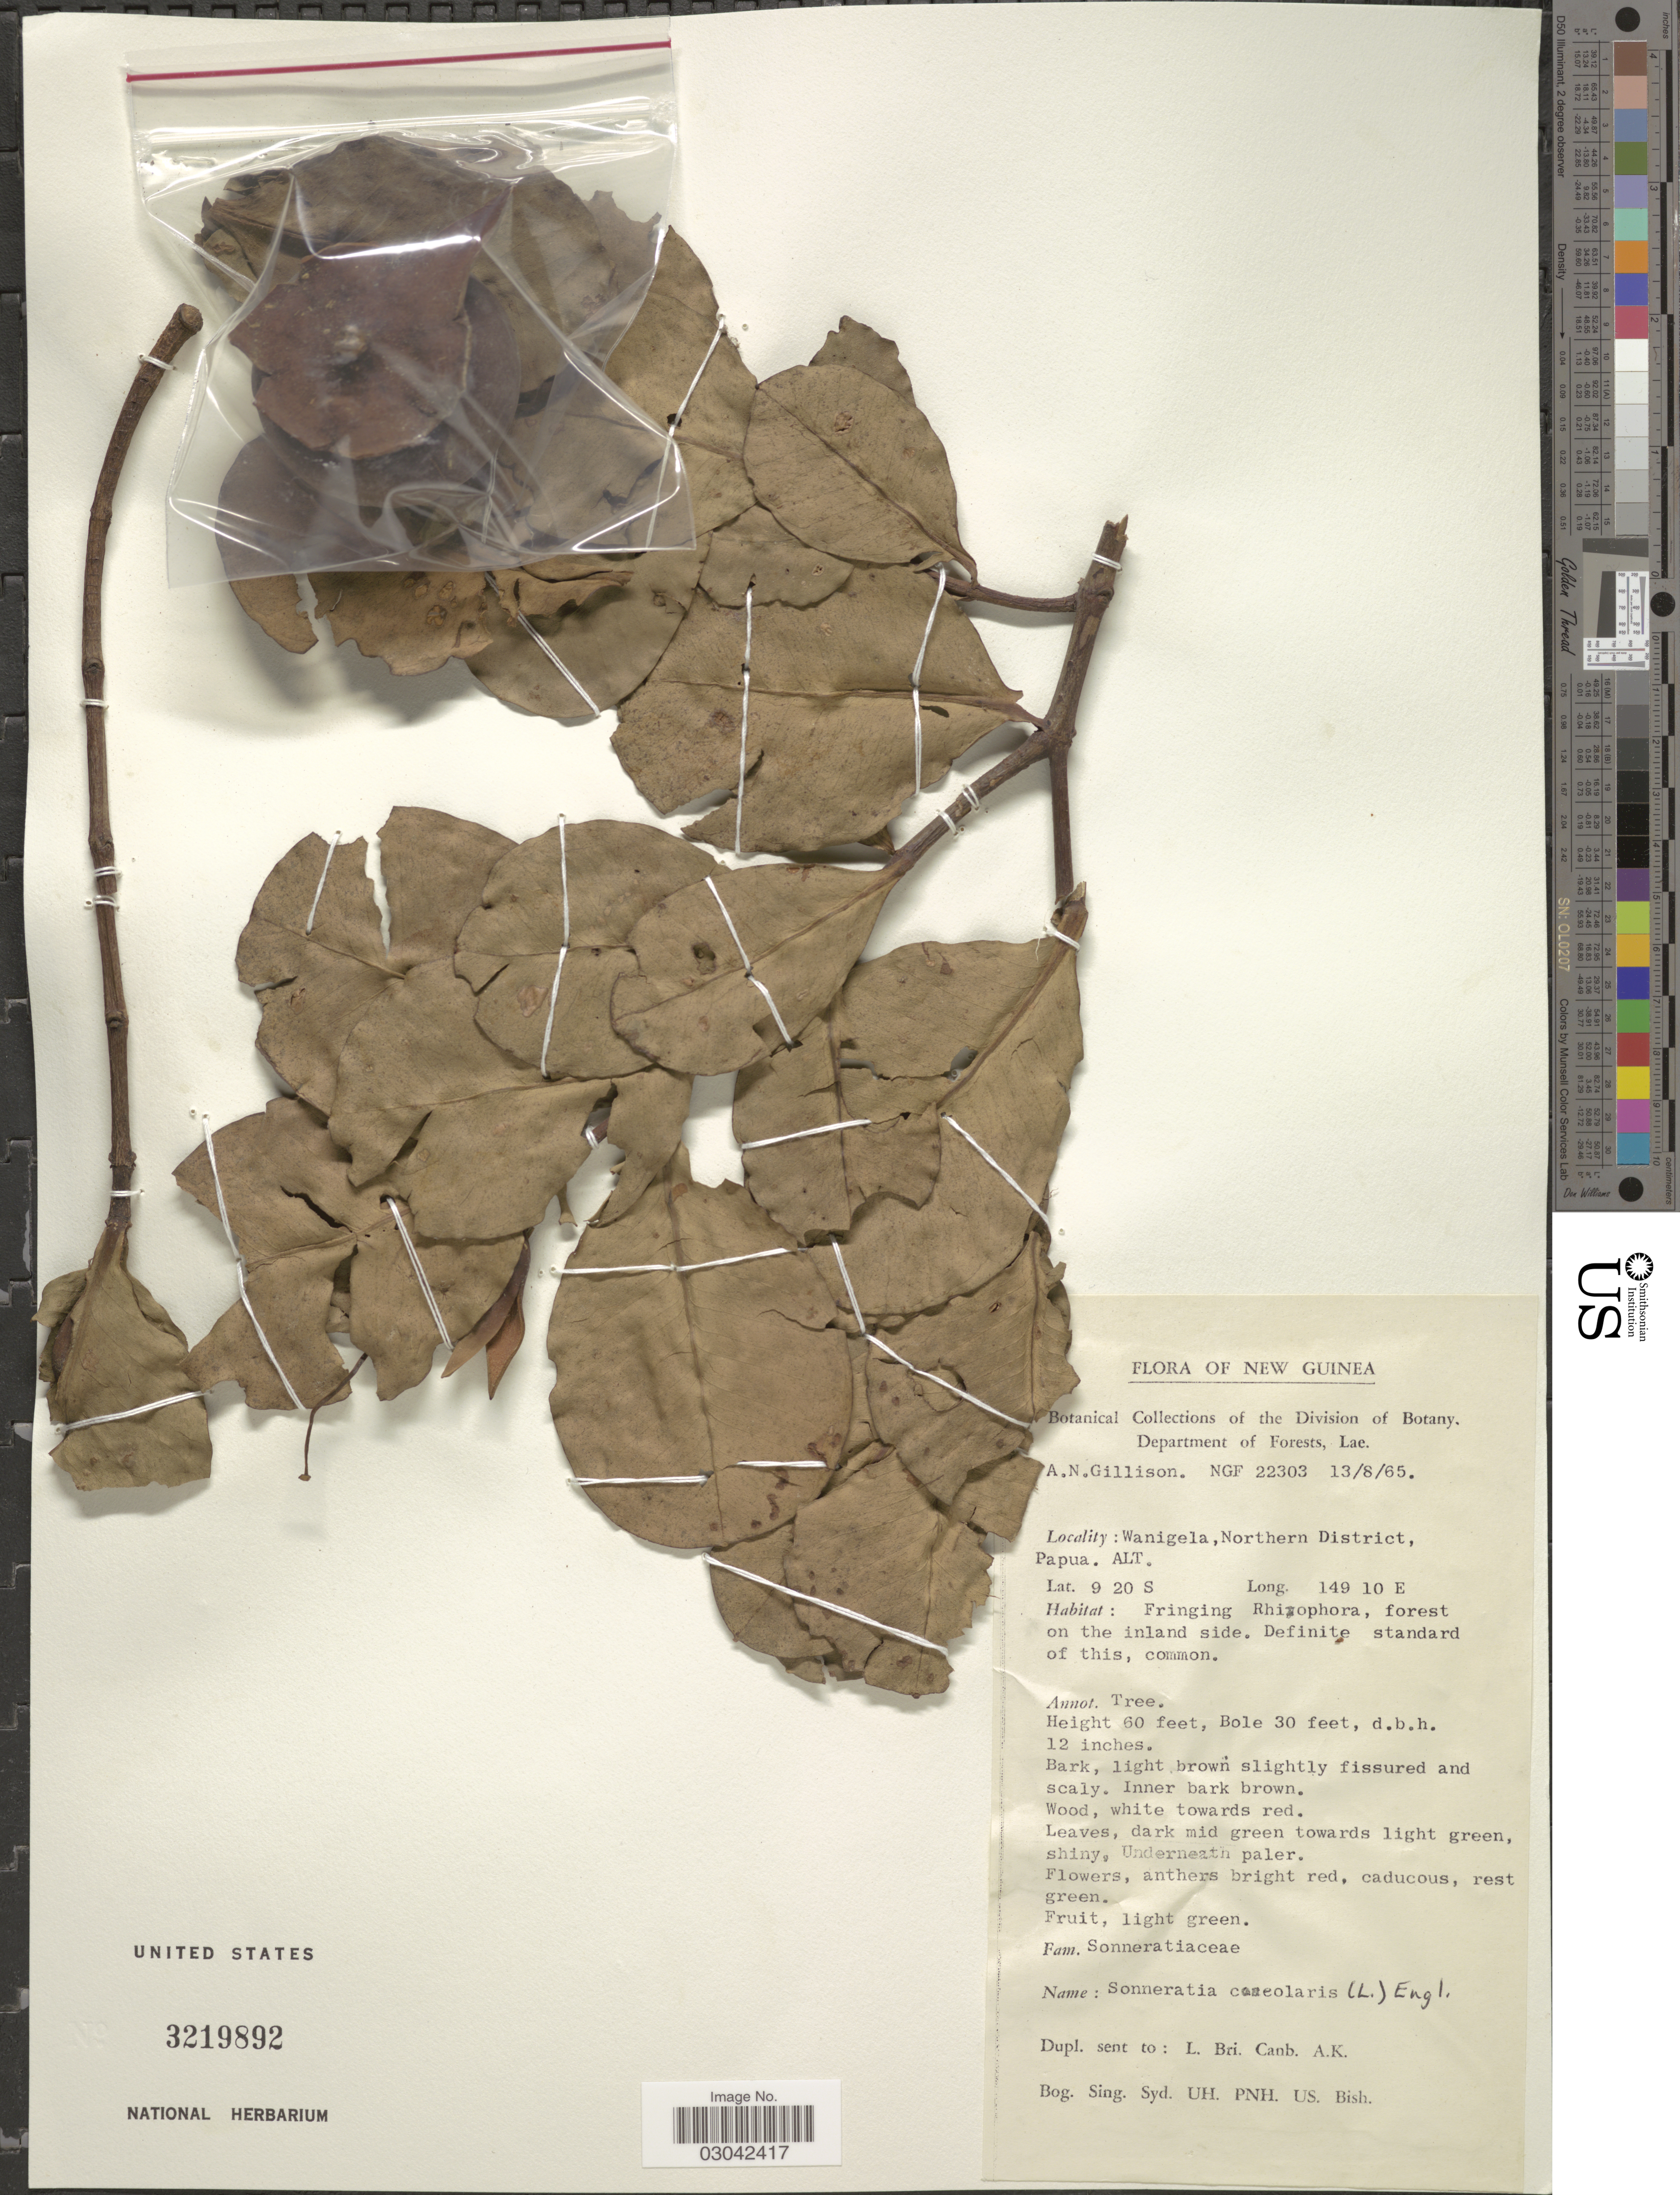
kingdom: Plantae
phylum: Tracheophyta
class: Magnoliopsida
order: Myrtales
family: Lythraceae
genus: Sonneratia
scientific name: Sonneratia caseolaris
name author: (L.) Engl.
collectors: A. Gillison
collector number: NGF22303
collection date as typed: Transcribed d/m/y: 13/8/65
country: Papua New Guinea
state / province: Northern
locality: New Guinea. Wanigela, Northern District, Papua.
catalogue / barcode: US 3219892